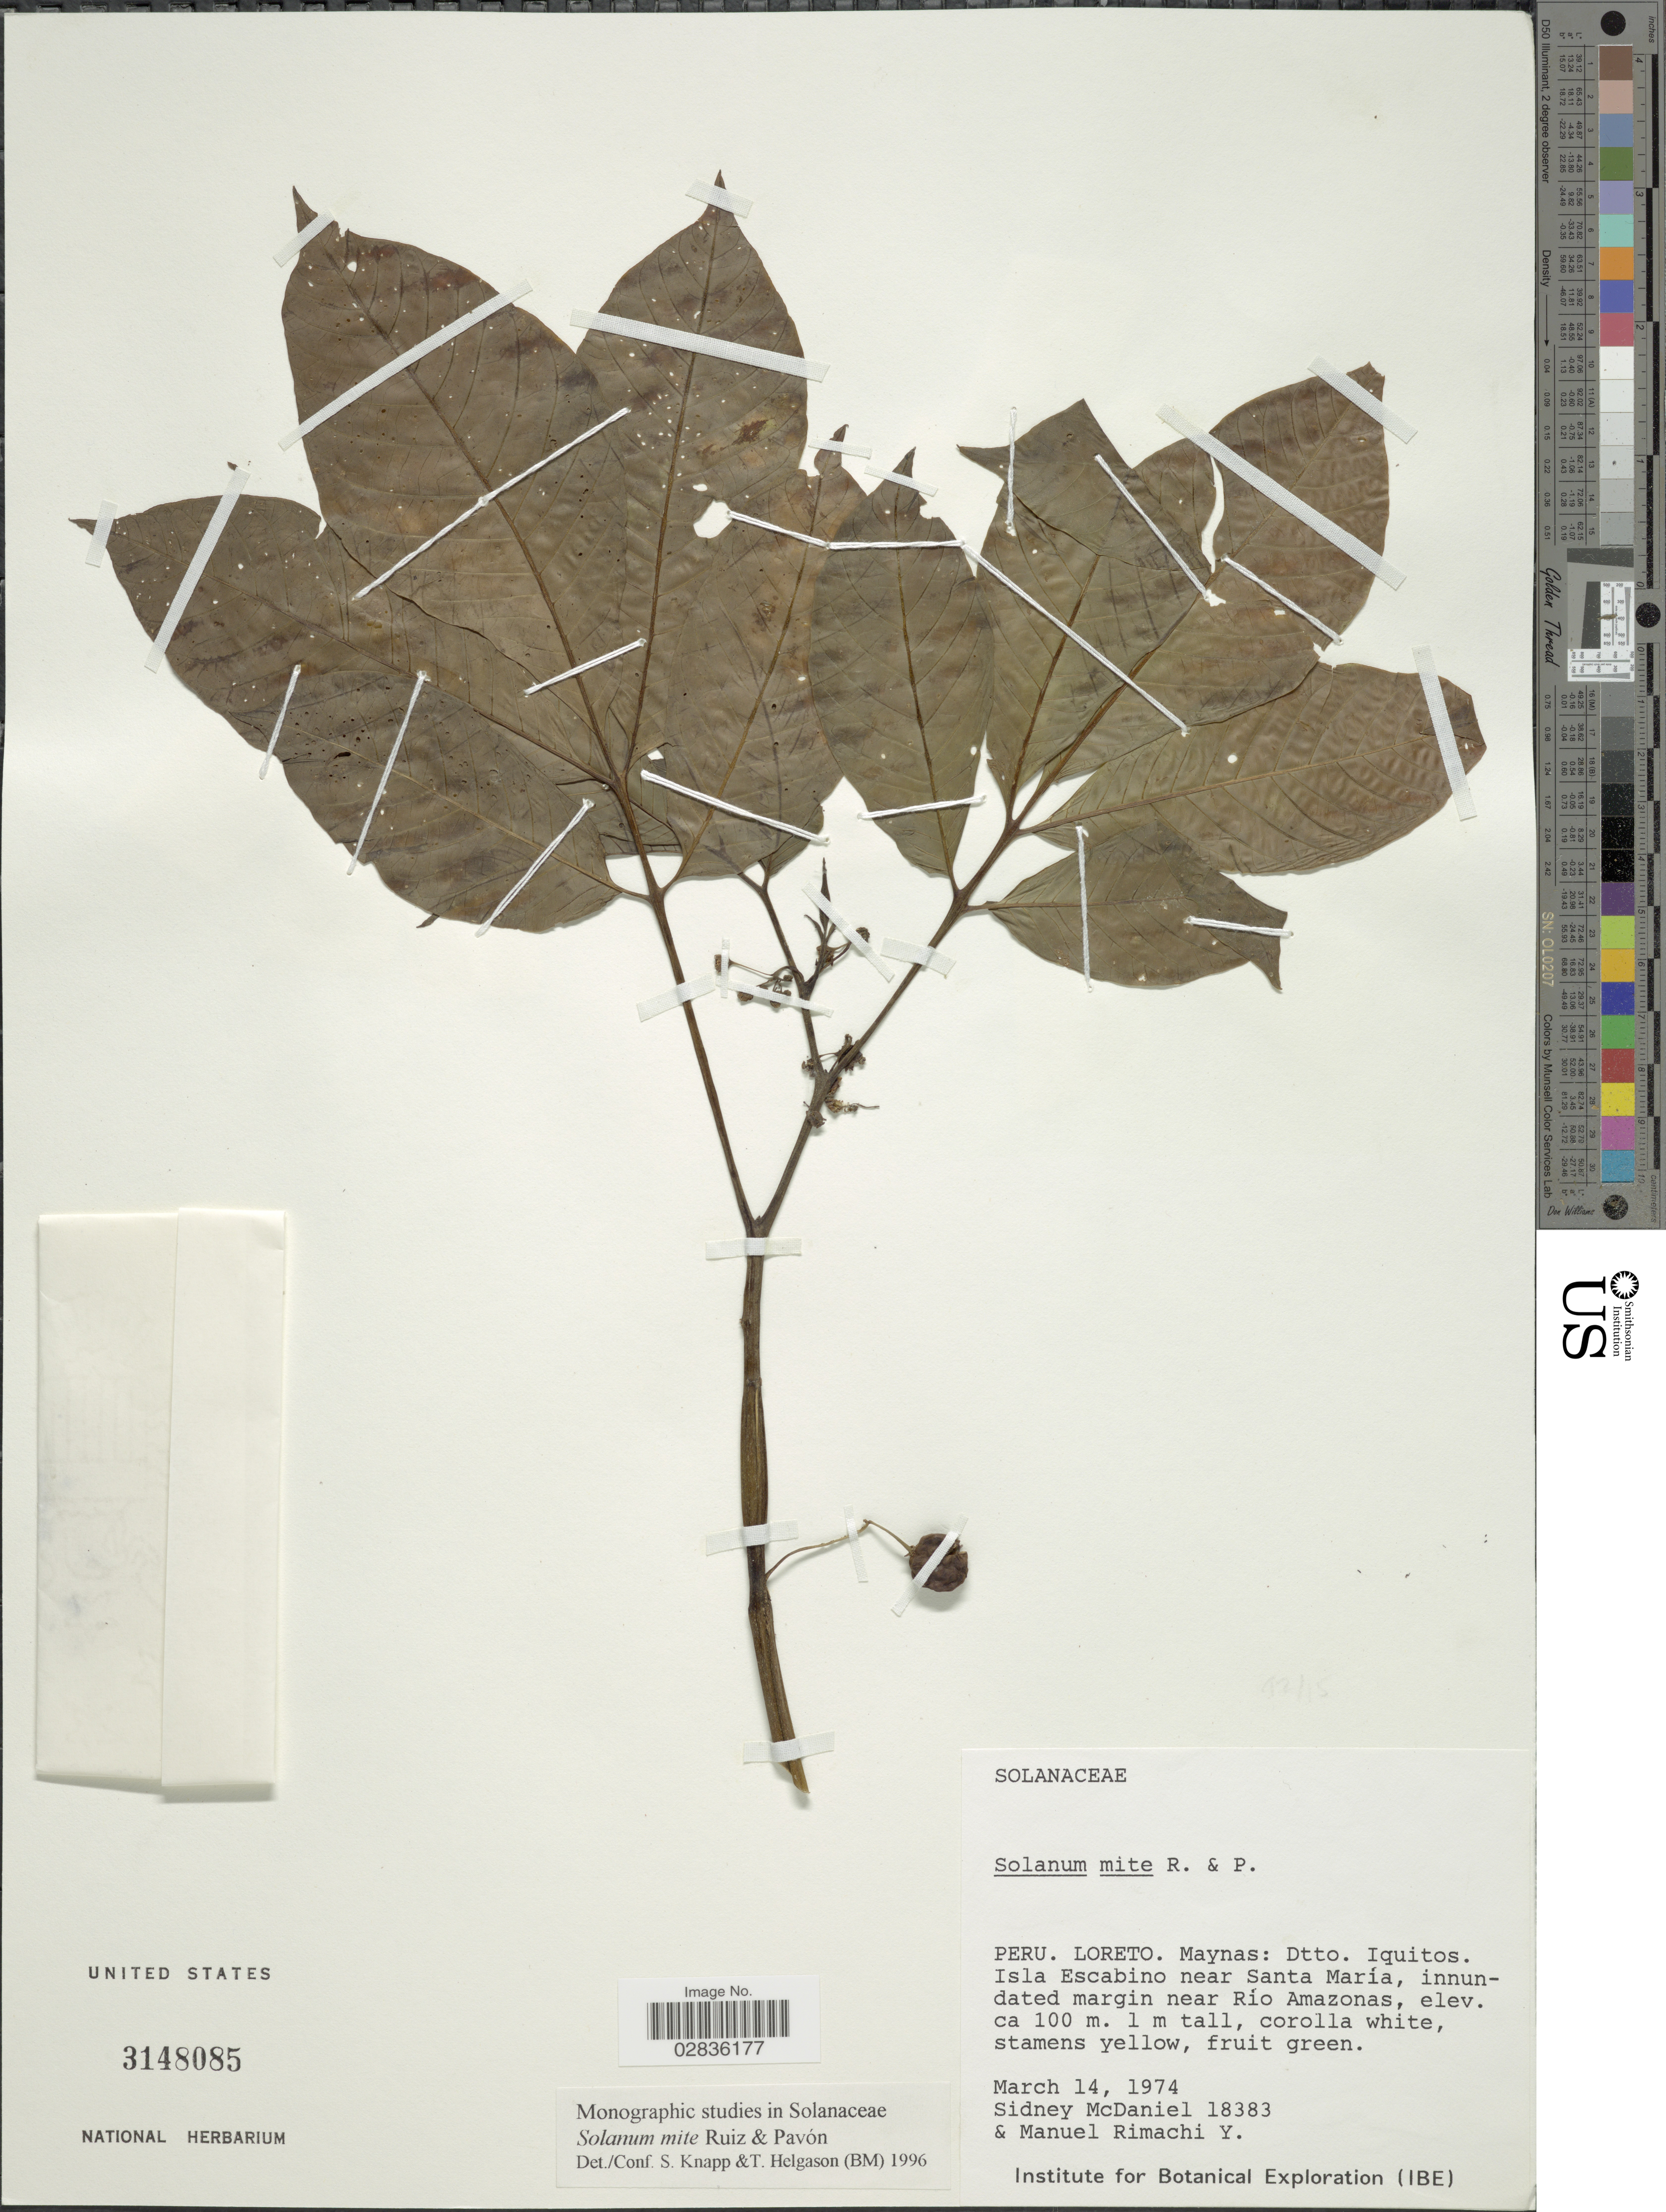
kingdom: Plantae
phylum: Tracheophyta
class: Magnoliopsida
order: Solanales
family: Solanaceae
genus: Solanum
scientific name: Solanum mite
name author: Ruiz & Pav.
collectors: S. McDaniel & M. Rimachi Y.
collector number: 18383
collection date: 1974-03-14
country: Peru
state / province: Loreto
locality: Maynas: Dtto. Iquitos. Isla Escambino near Santa Maria, innundated margin near Rio Amazonas.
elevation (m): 100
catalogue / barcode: US 3148085